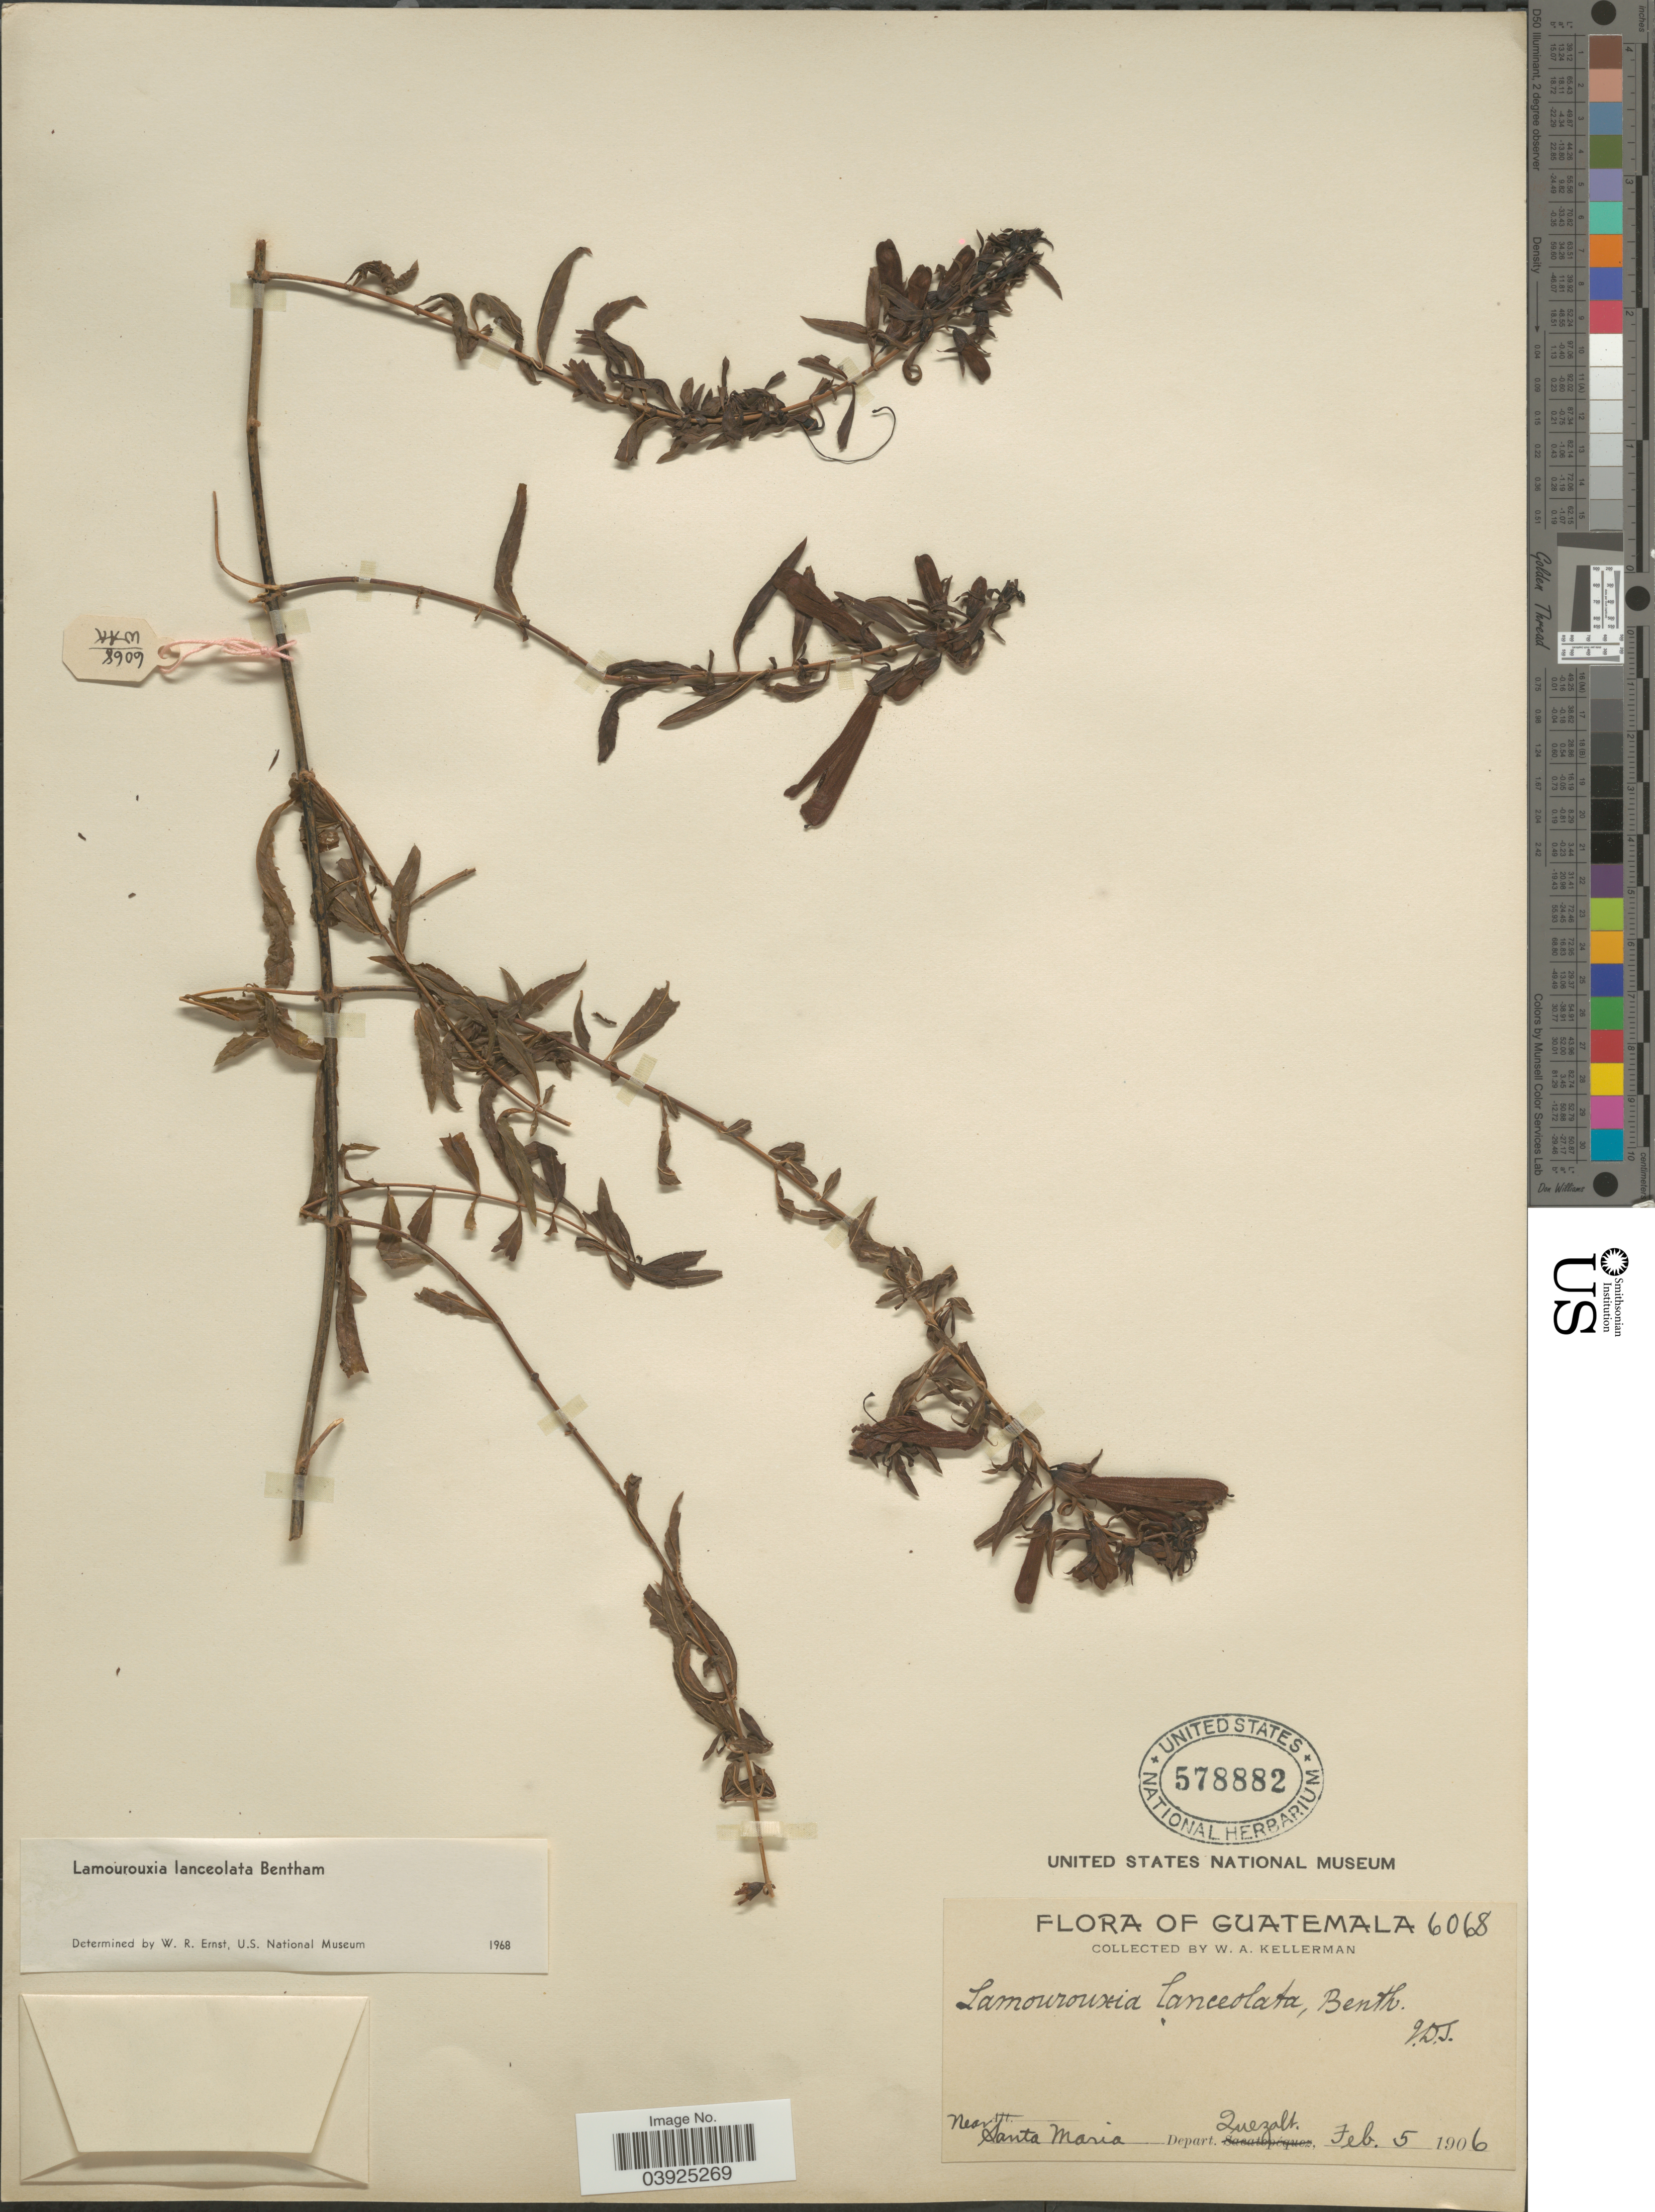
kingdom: Plantae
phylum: Tracheophyta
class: Magnoliopsida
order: Lamiales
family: Orobanchaceae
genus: Lamourouxia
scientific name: Lamourouxia lanceolata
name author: Benth.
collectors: W. Kellerman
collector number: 6068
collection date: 1906-02-05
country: Guatemala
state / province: Quetzaltenango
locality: Near Santa Maria. Depart. Quezalt.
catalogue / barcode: US 578882